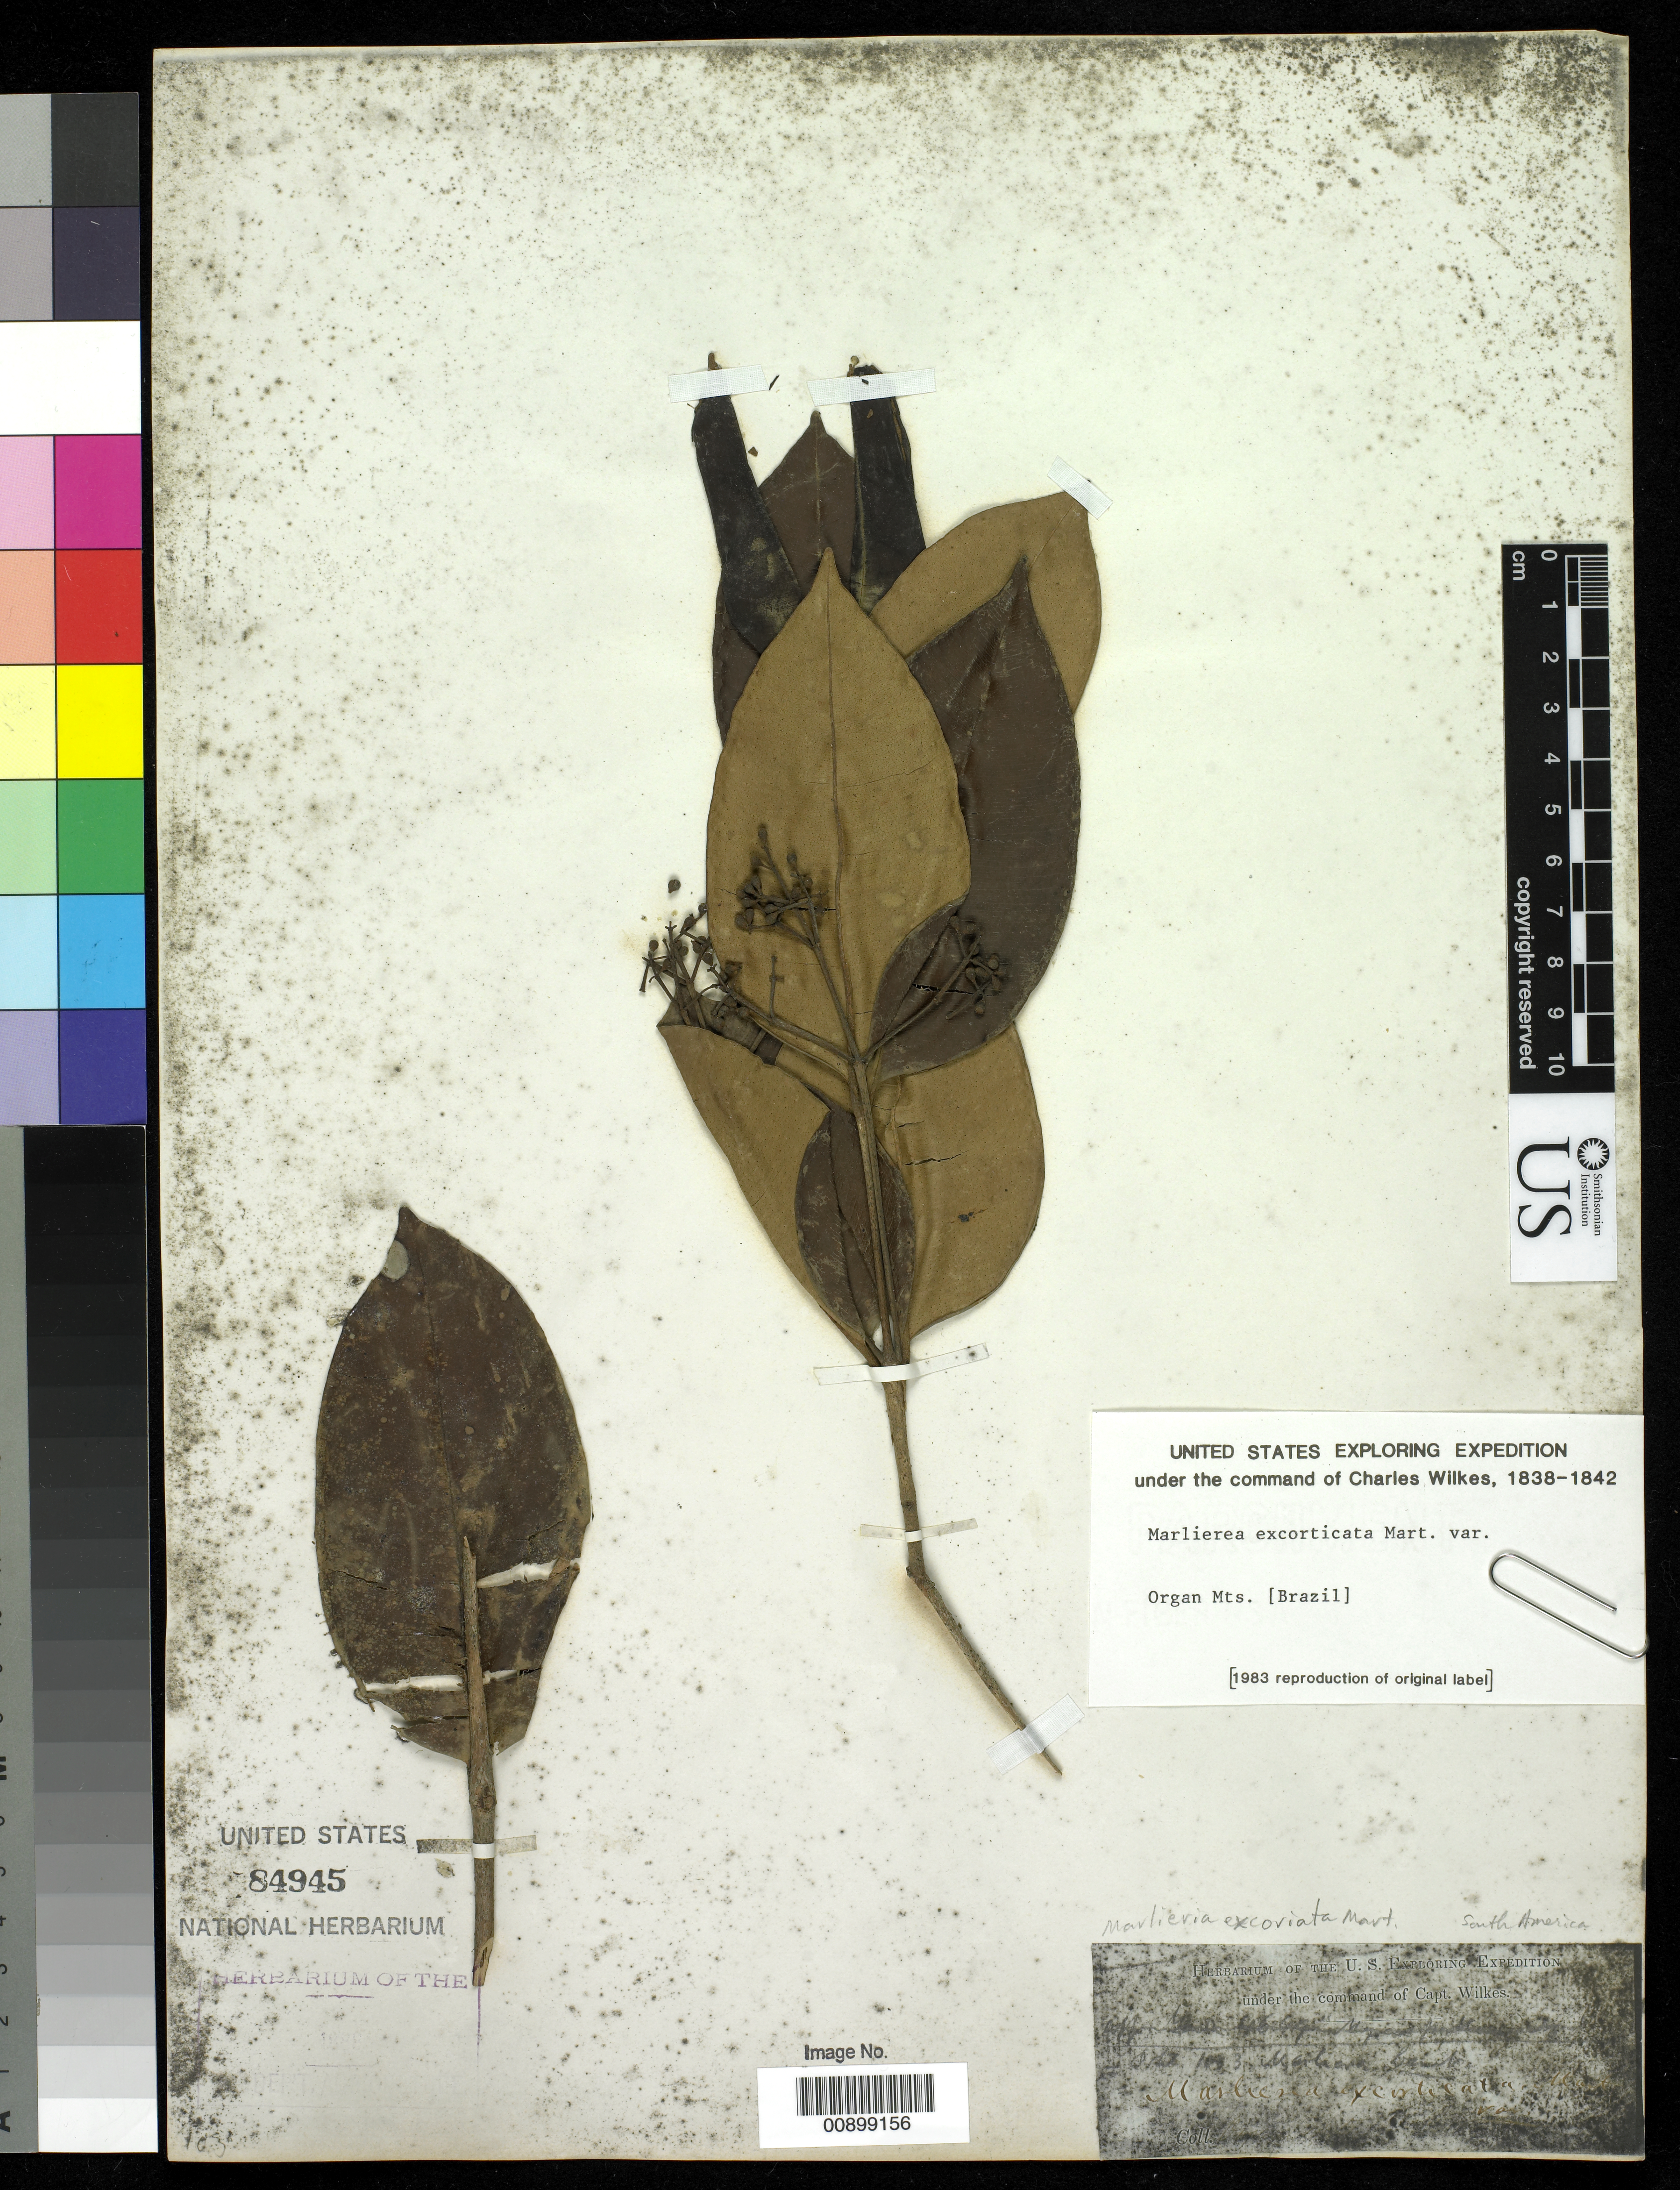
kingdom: Plantae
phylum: Tracheophyta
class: Magnoliopsida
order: Myrtales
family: Myrtaceae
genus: Myrcia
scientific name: Myrcia excoriata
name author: (Mart.) E. Lucas & C.E. Wilson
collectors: Wilkes Explor. Exped.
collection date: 1838/1842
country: Brazil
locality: Organ Mts.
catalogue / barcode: US 84945